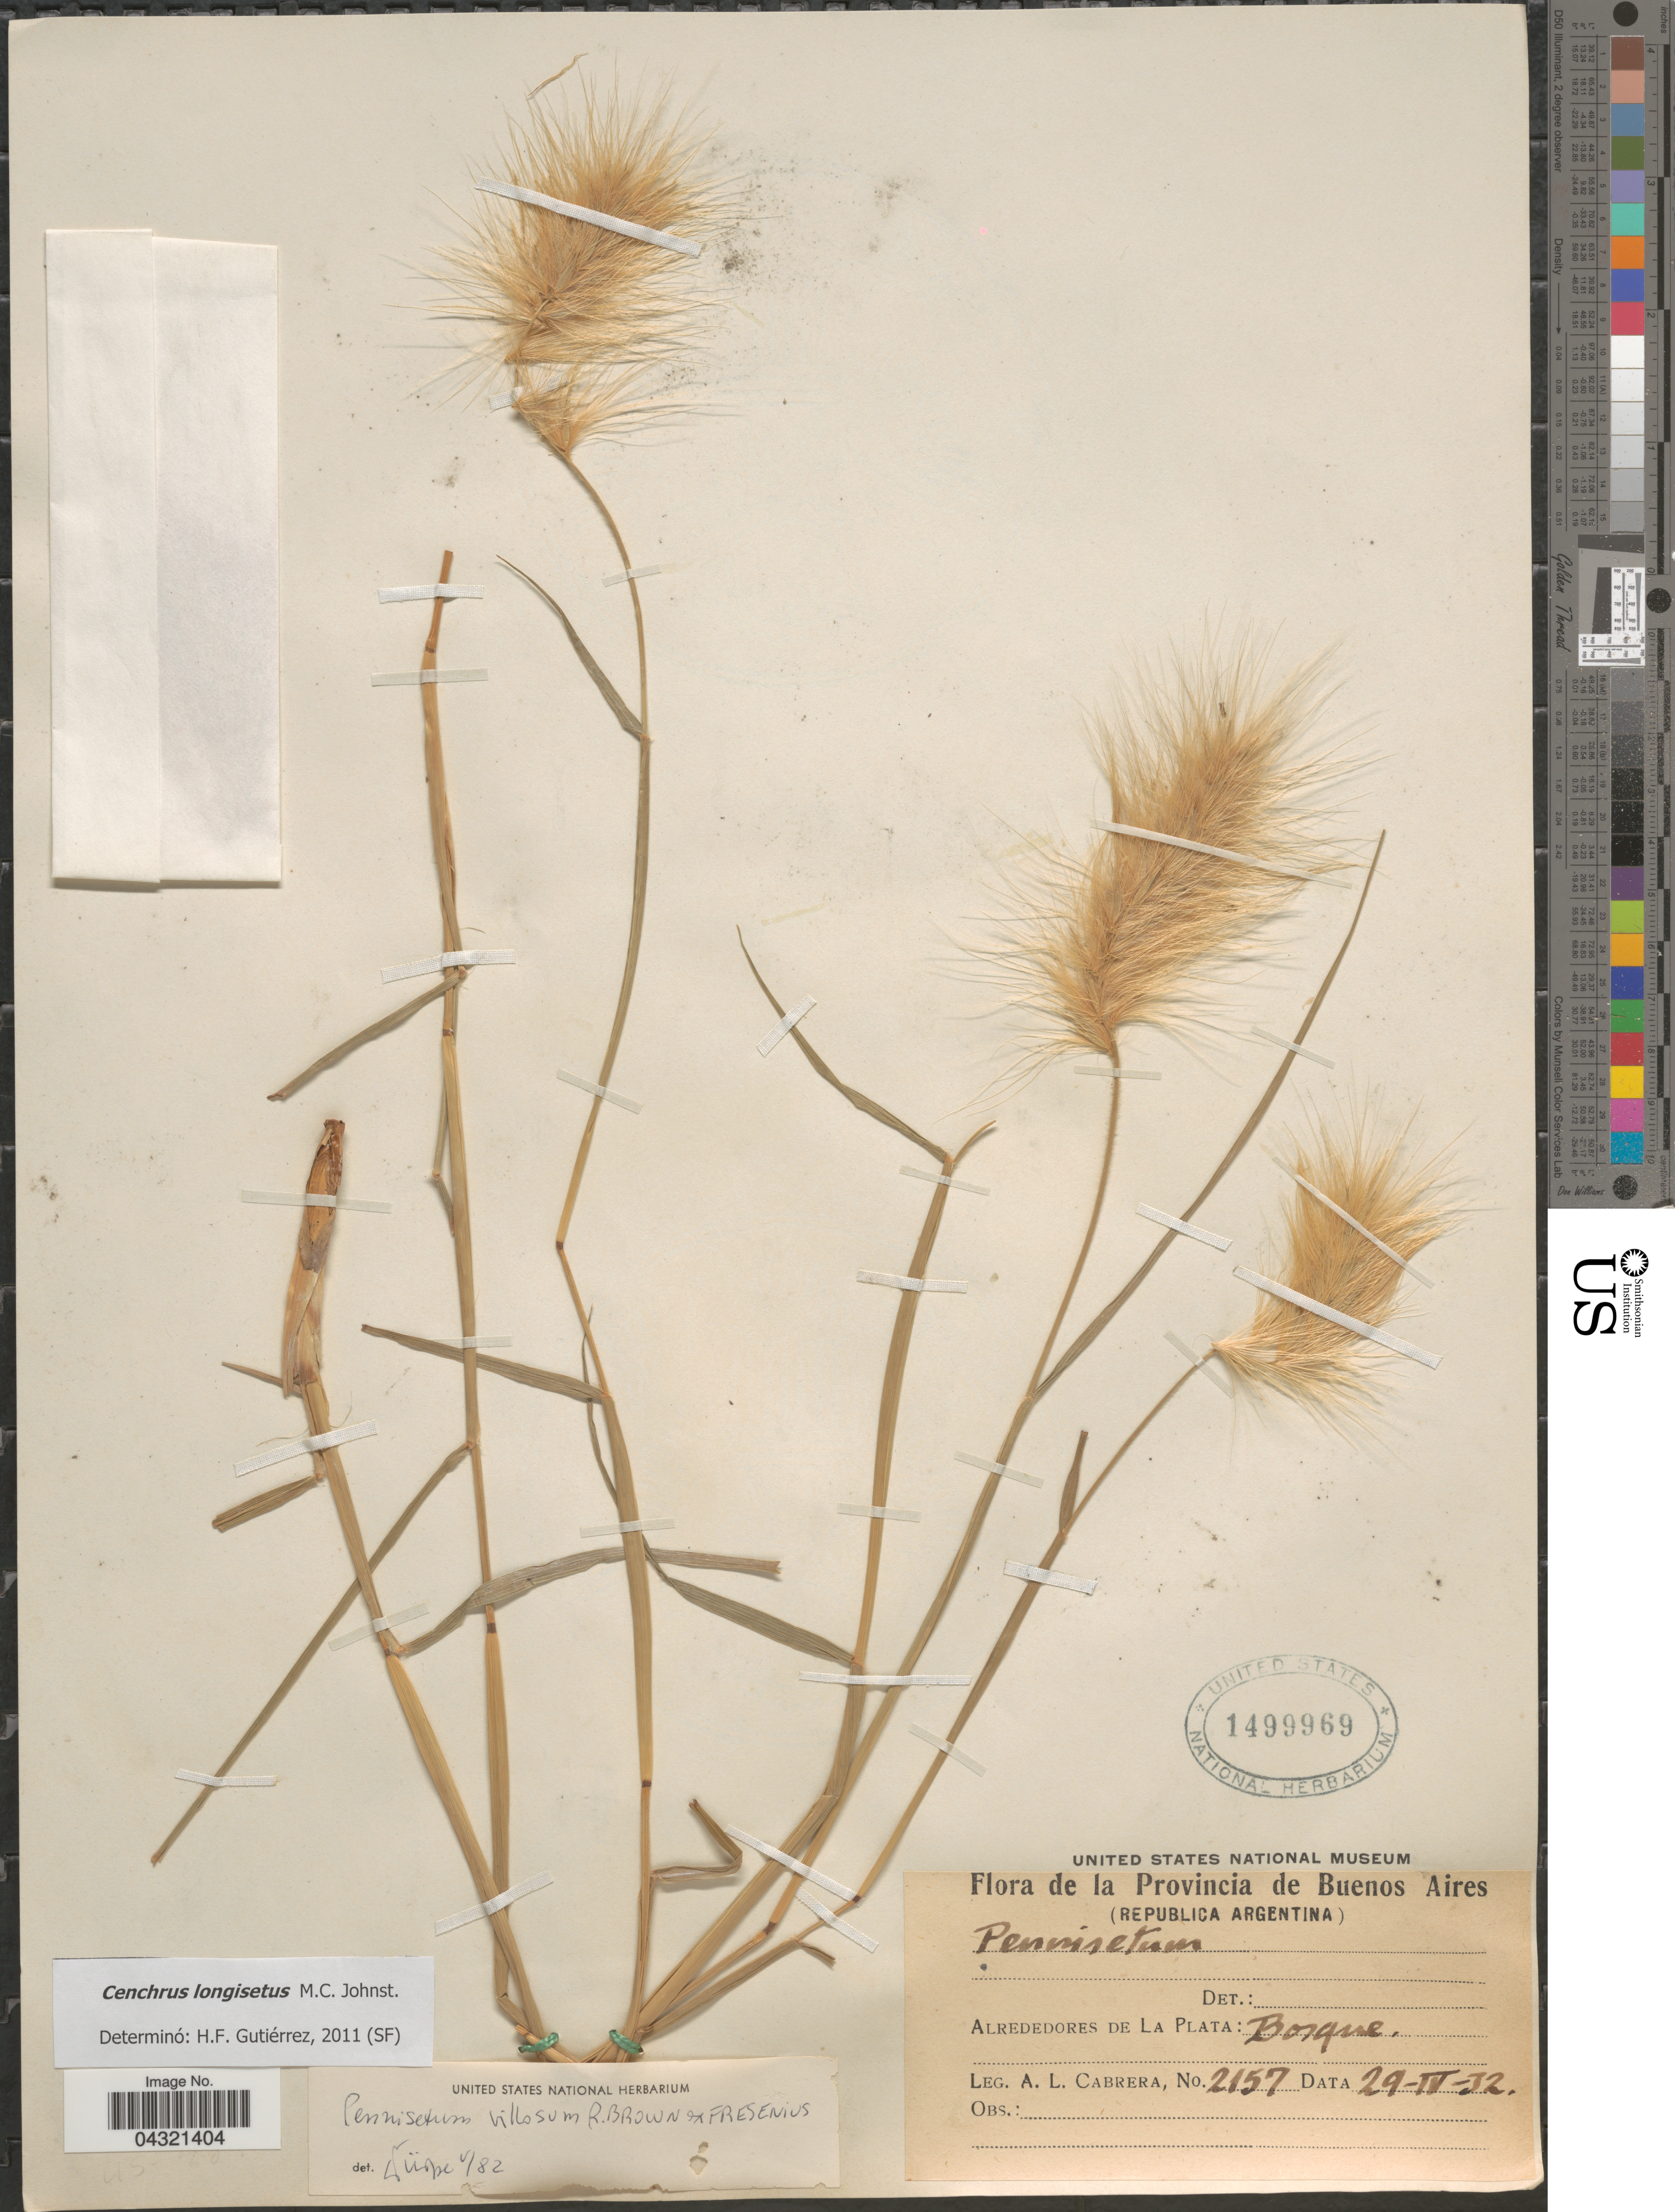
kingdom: Plantae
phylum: Tracheophyta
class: Liliopsida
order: Poales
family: Poaceae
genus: Cenchrus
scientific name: Cenchrus latifolius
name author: (Spreng.) Morrone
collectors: A. L. Cabrera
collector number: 2157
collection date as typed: Transcribed d/m/y: 29/4/32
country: Argentina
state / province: Buenos Aires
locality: Alrededores de La Plata: Bosque.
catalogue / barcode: US 1499969